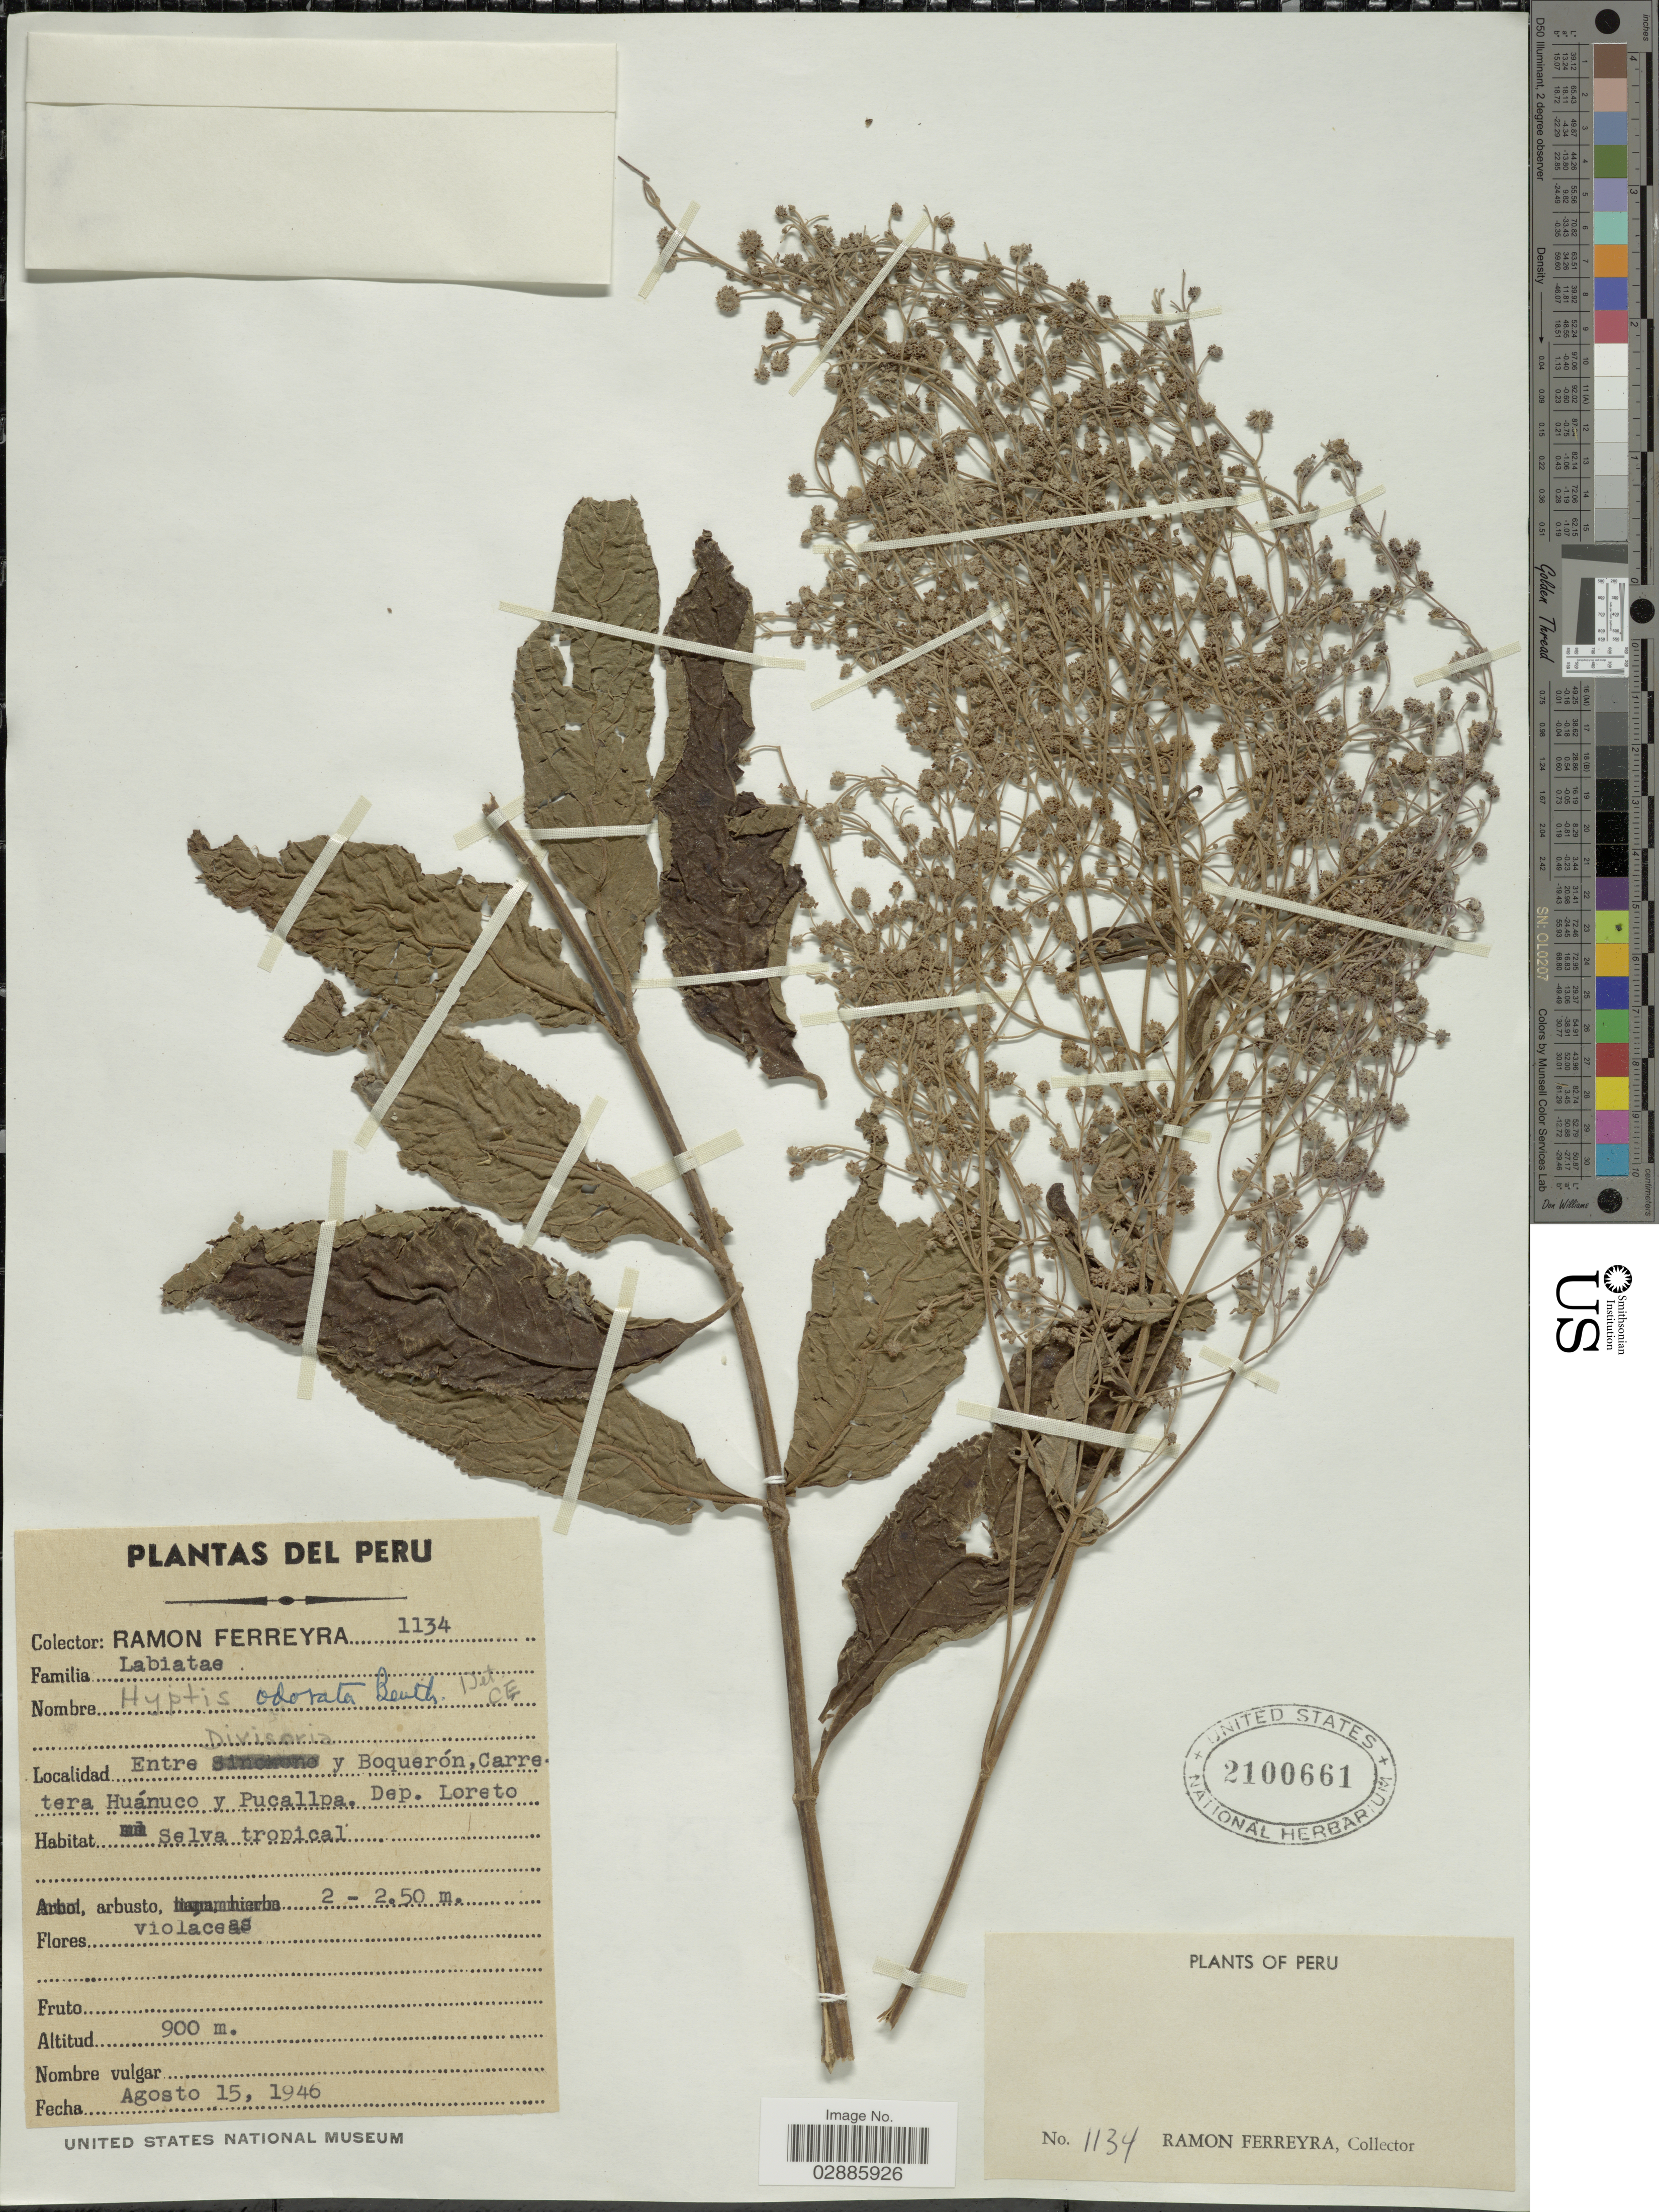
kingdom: Plantae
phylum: Tracheophyta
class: Magnoliopsida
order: Lamiales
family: Lamiaceae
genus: Hyptis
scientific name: Hyptis odorata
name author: Benth.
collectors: R. A. Ferreyra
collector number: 1134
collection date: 1946-08-15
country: Peru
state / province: Loreto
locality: Entre Divisoria y Boquerón, Carretera Huánuco y Pucallpa, Dep. Loreto.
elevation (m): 900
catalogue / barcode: US 2100661